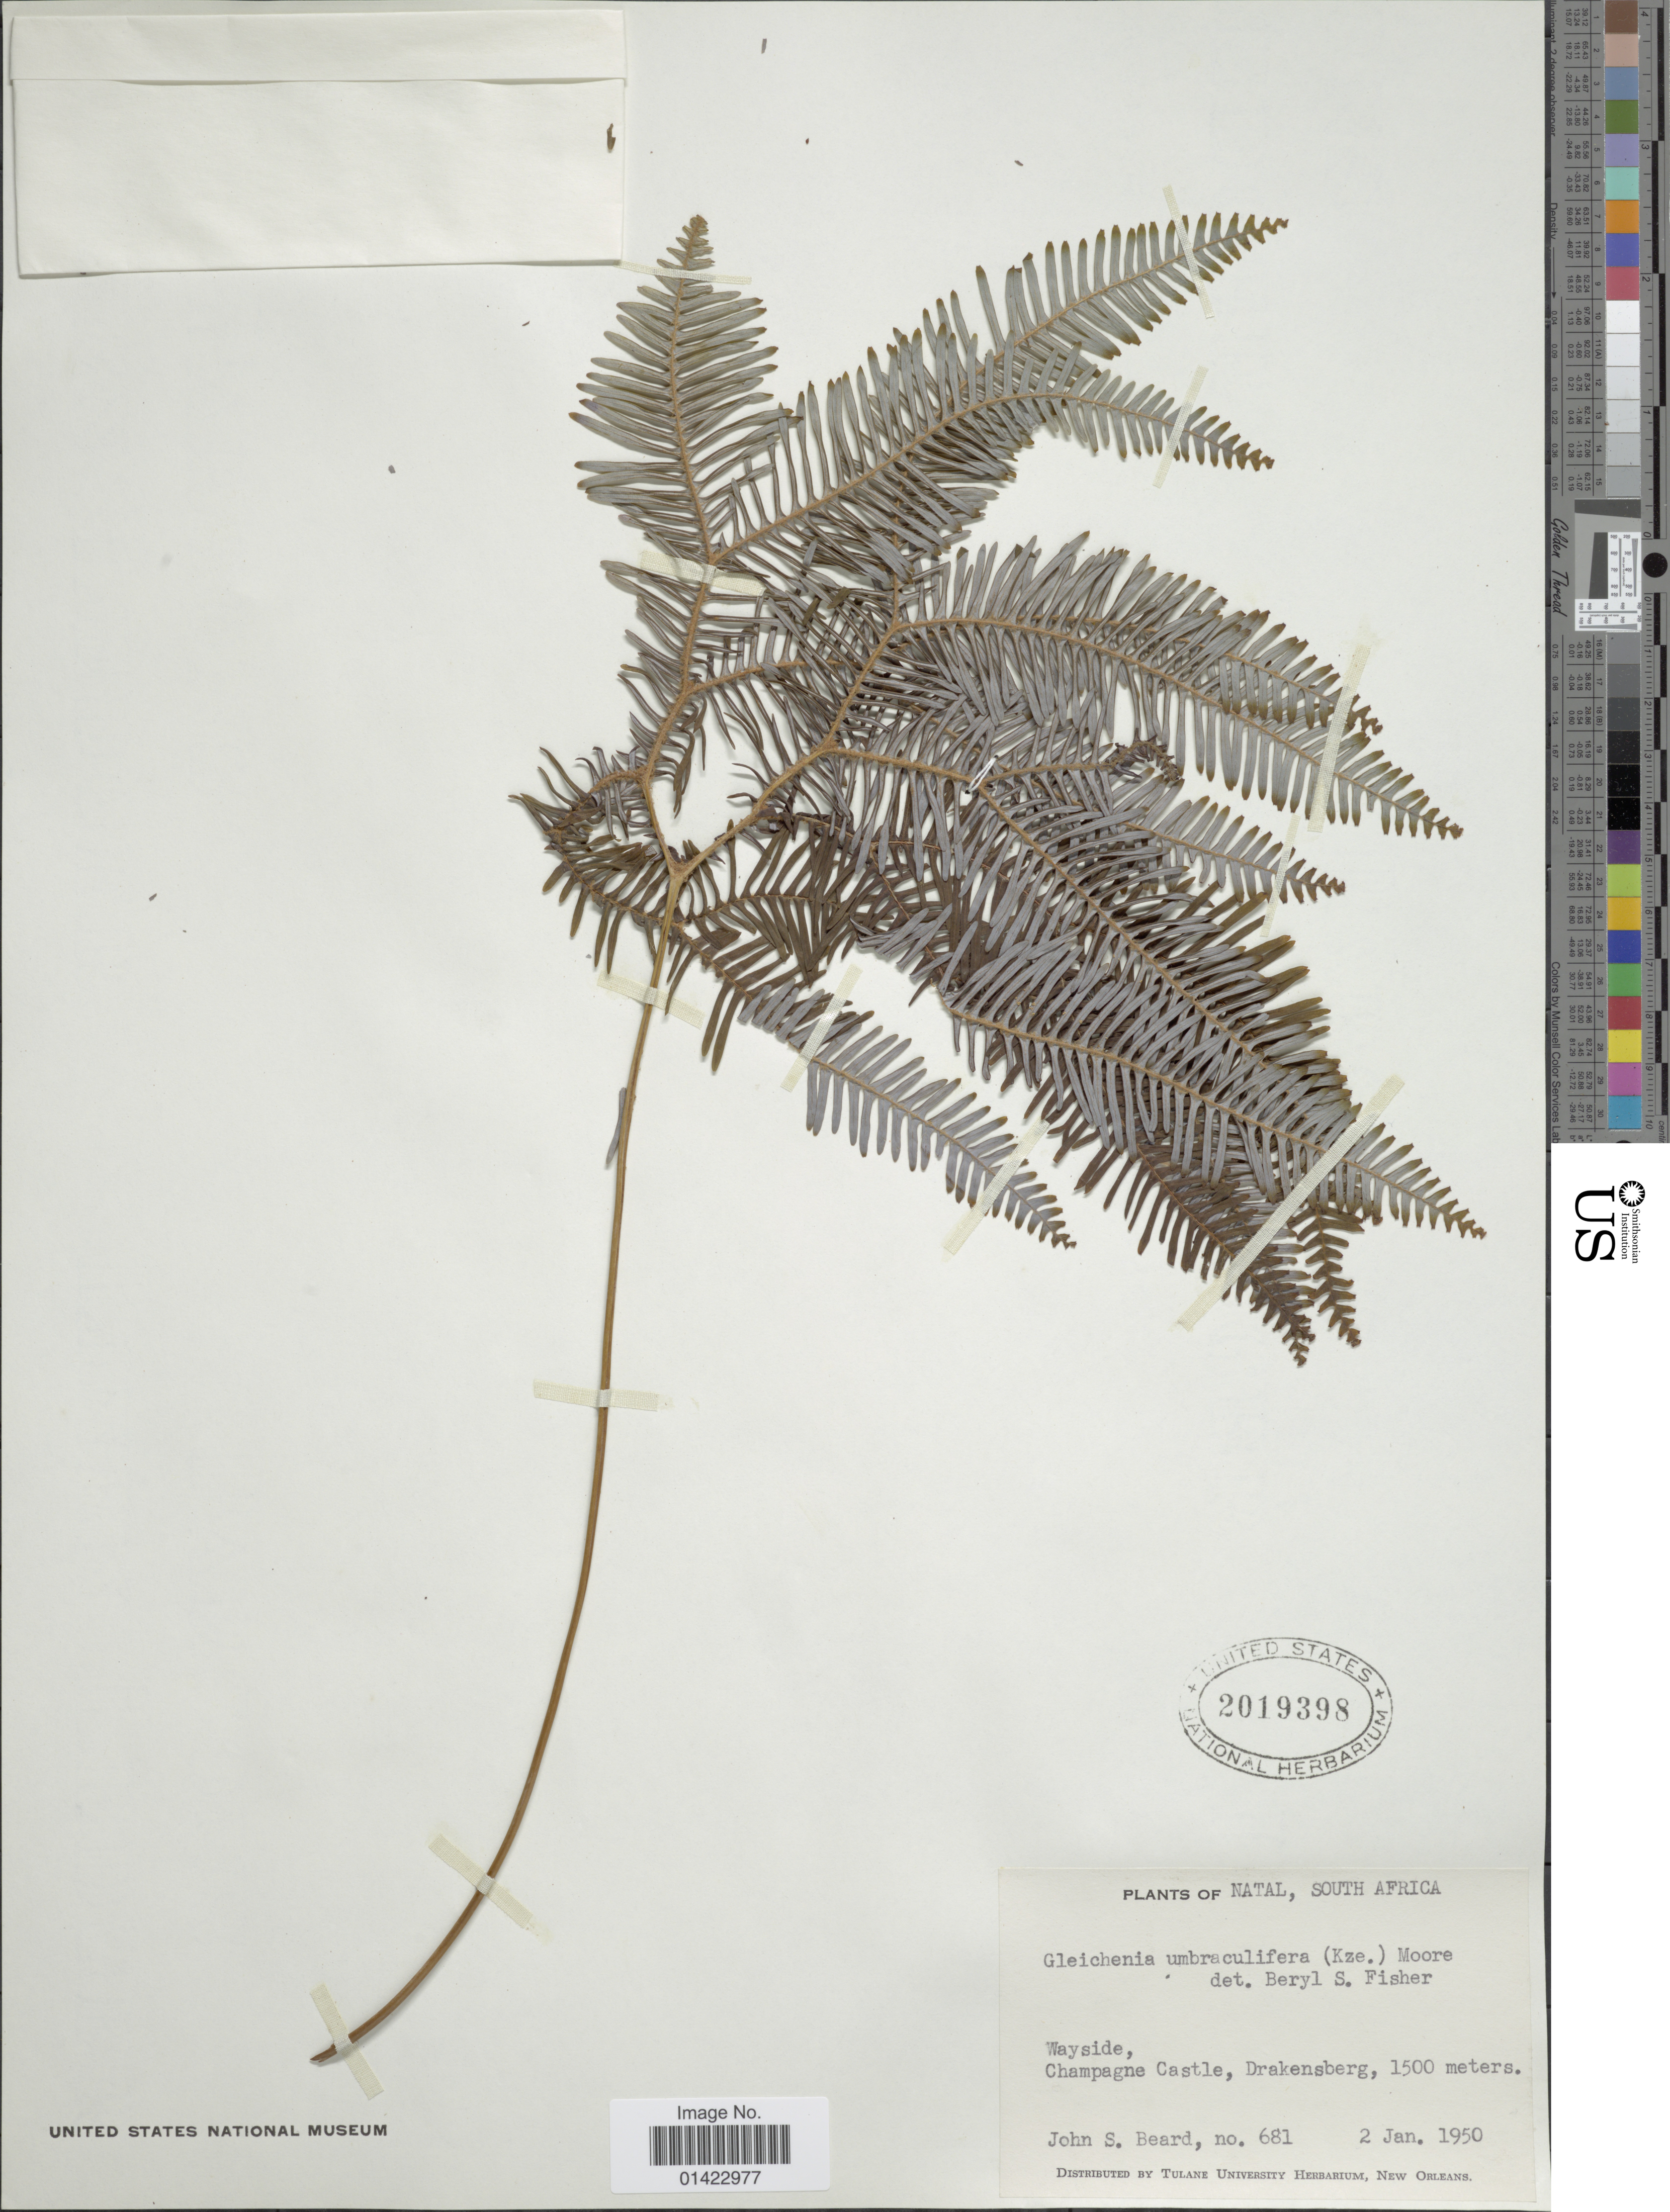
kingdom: Plantae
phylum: Tracheophyta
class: Polypodiopsida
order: Gleicheniales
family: Gleicheniaceae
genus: Sticherus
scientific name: Sticherus umbraculiferus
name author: (Kunze) Ching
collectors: J. Beard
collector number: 681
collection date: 1950-01-02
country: South Africa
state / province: KwaZulu-Natal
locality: Natal, South Africa, Wayside, Champagne Castle, Drakensberg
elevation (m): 1500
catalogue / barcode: US 2019398